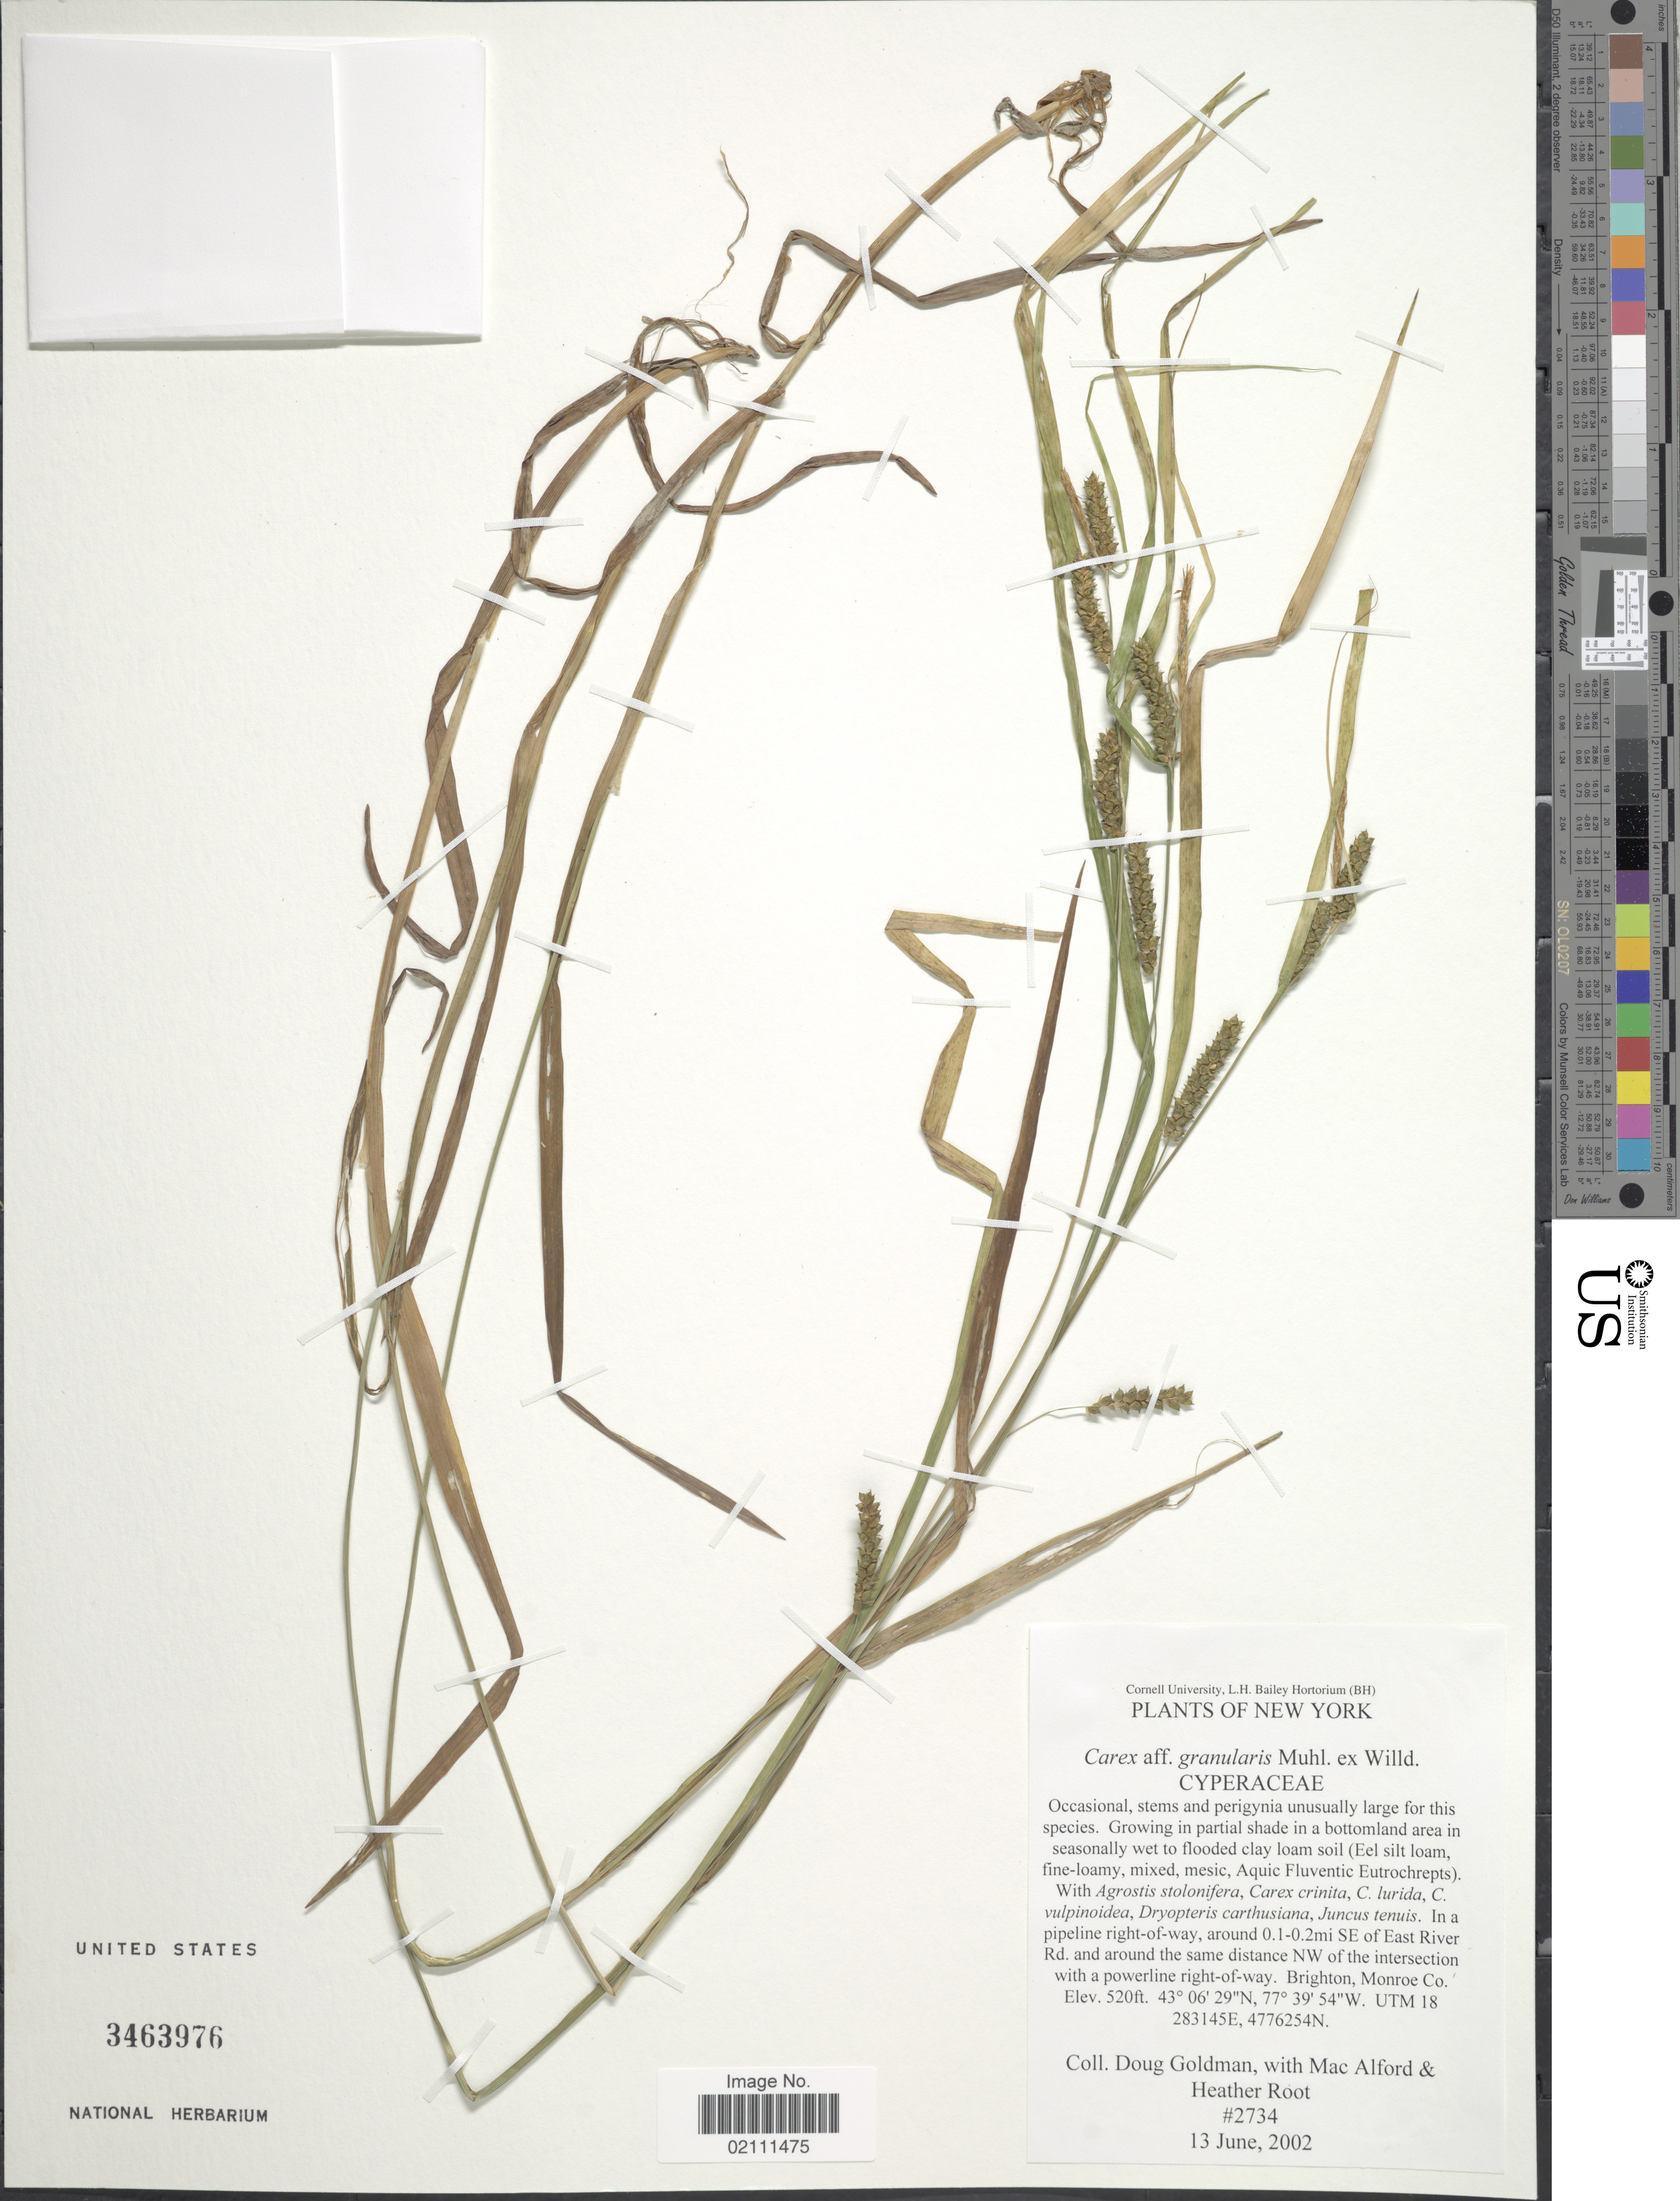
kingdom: Plantae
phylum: Tracheophyta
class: Liliopsida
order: Poales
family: Cyperaceae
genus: Carex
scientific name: Carex granularis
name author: Muhl. ex Willd.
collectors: D. Goldman, M. H. Alford & H. Root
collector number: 2734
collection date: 2002-06-13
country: United States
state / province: New York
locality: In partial shade in a ottomland area in seasonally wet to flooded clay loam soil, in a pipeline right-of-way, around 0.1-02 mi SE of East River Rd.and around the same distance NW of the intersection with a powerline right-of-way, Brighton, Monroe Co., UTM 18 283145E, 4776254N.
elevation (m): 158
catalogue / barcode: US 3463976